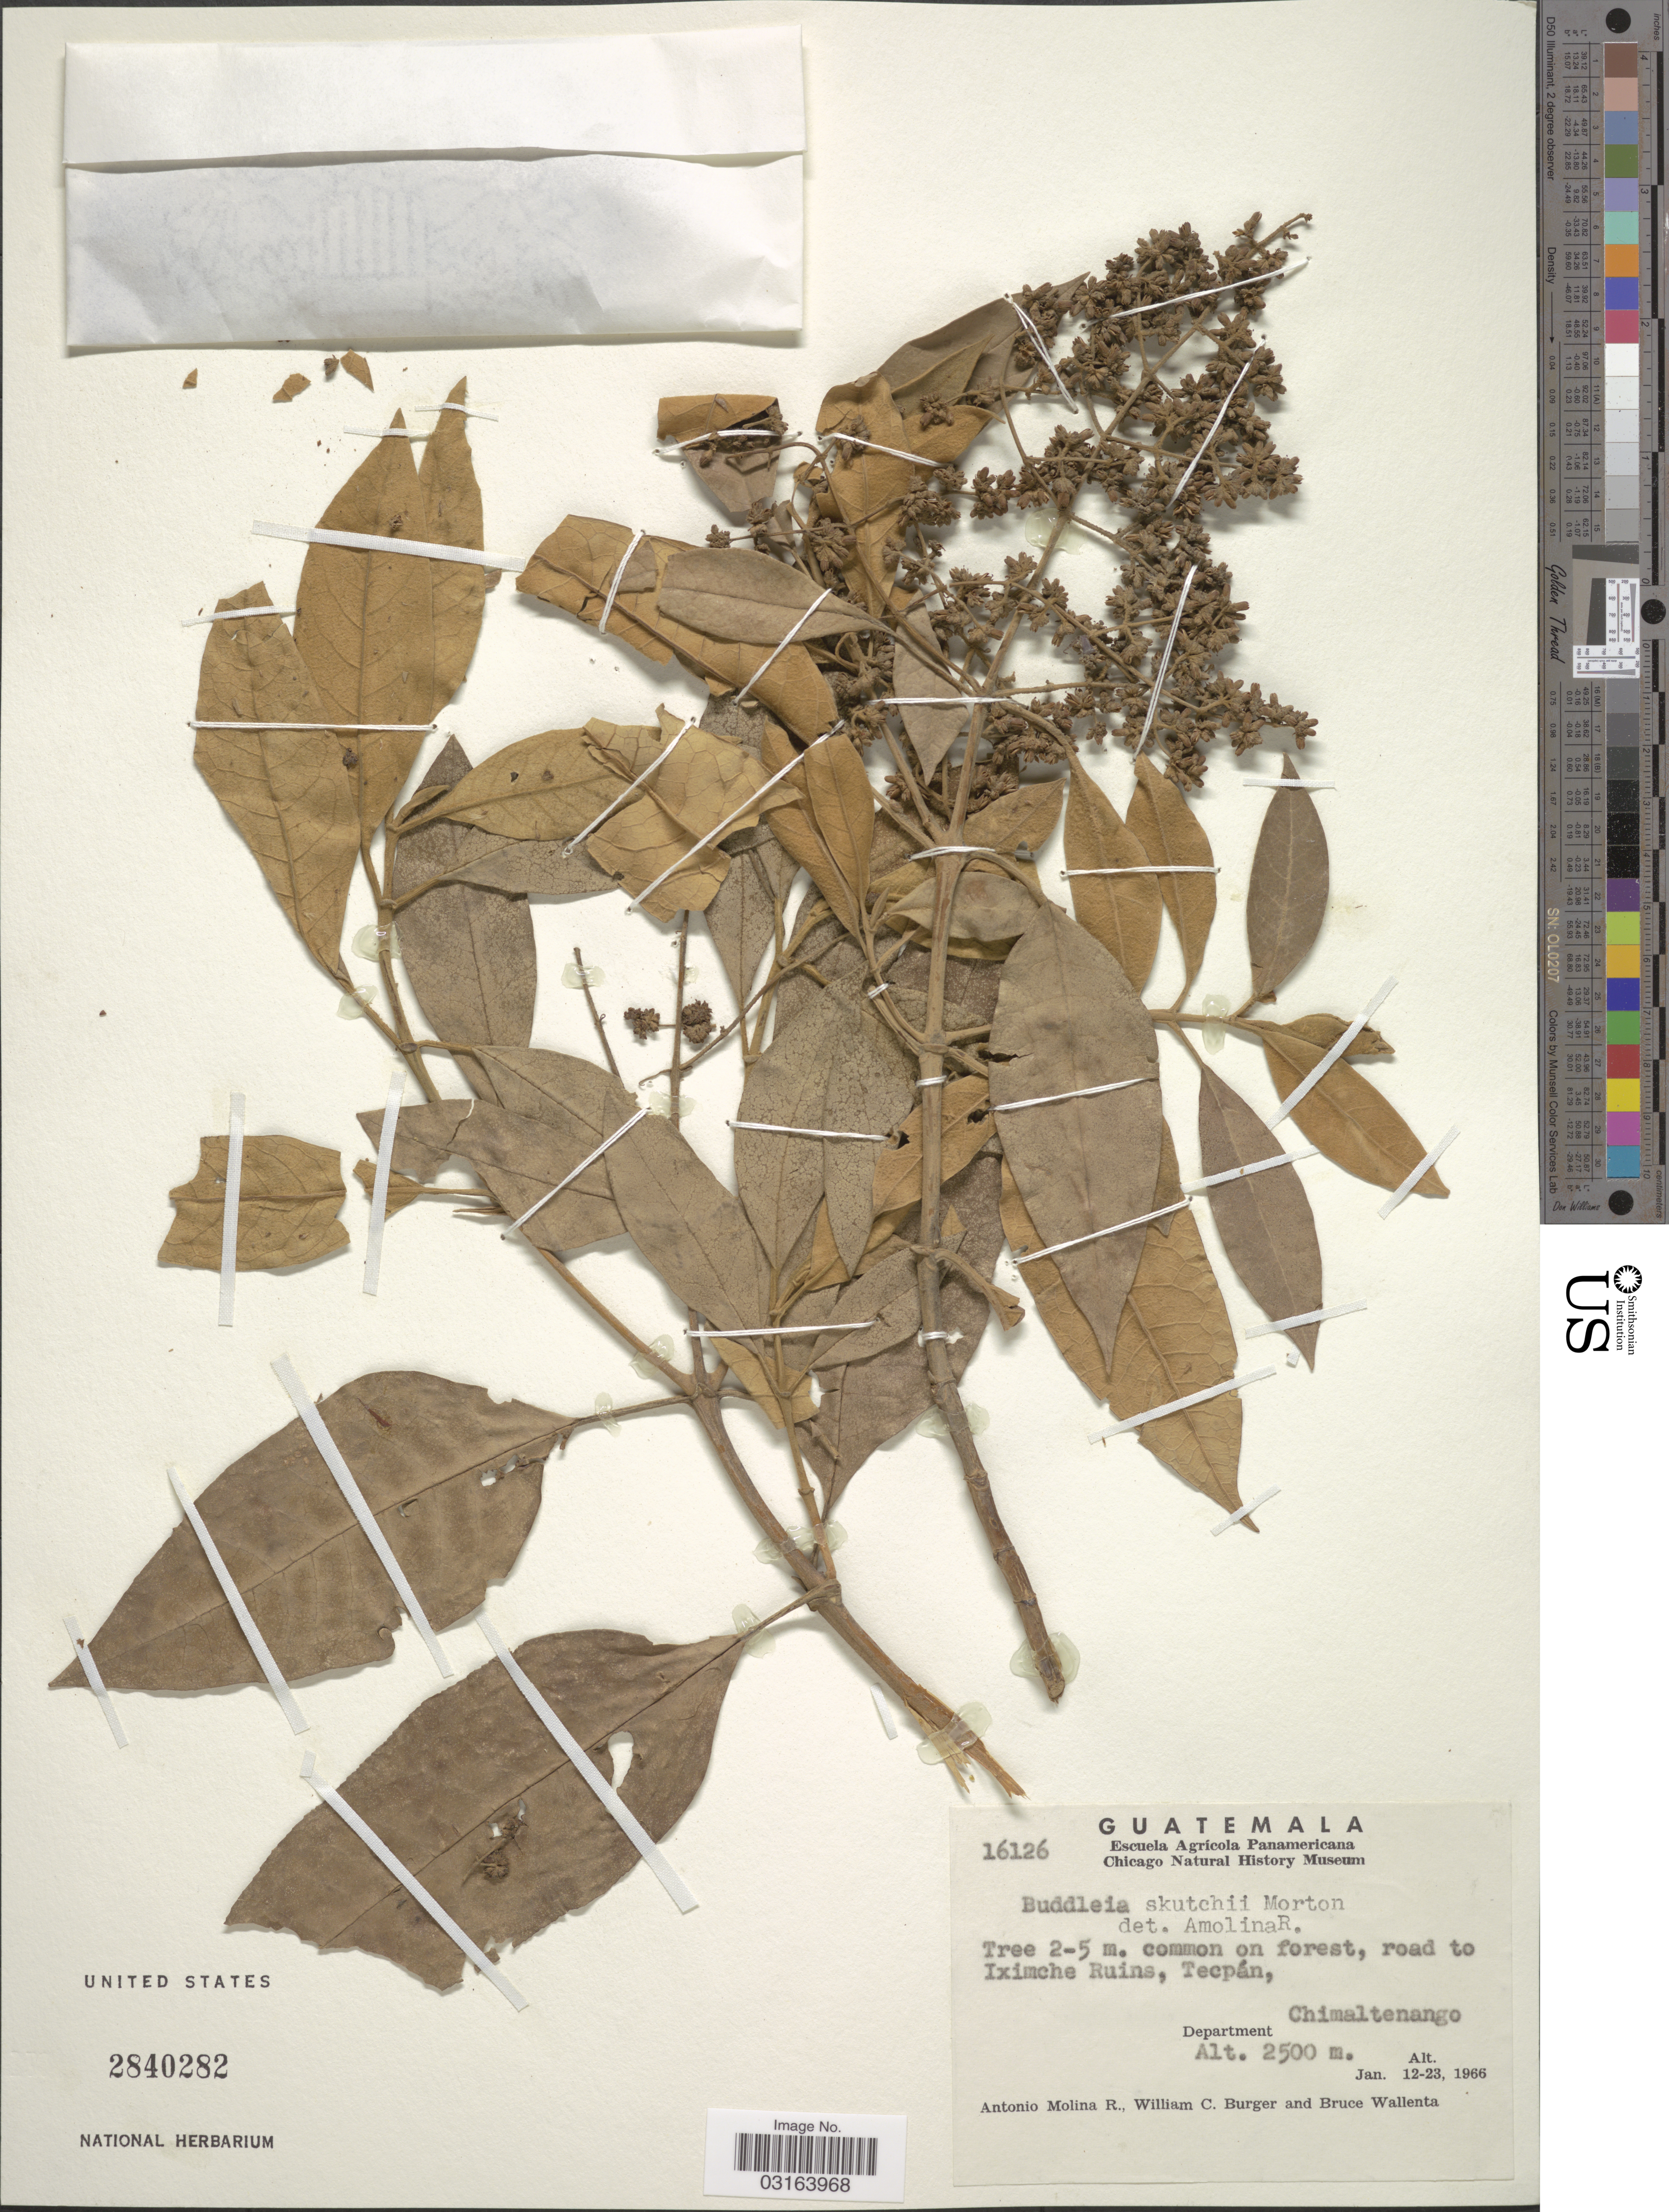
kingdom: Plantae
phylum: Tracheophyta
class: Magnoliopsida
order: Lamiales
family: Scrophulariaceae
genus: Buddleja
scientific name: Buddleja skutchii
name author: C.V. Morton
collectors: A. Molina R., W. Burger & B. Wallenta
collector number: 16126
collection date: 1966-01-12/1966-01-23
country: Guatemala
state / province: Chimaltenango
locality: Road to Iximche Ruins, Tecpán, Department Chimaltenango.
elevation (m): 2500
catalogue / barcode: US 2840282